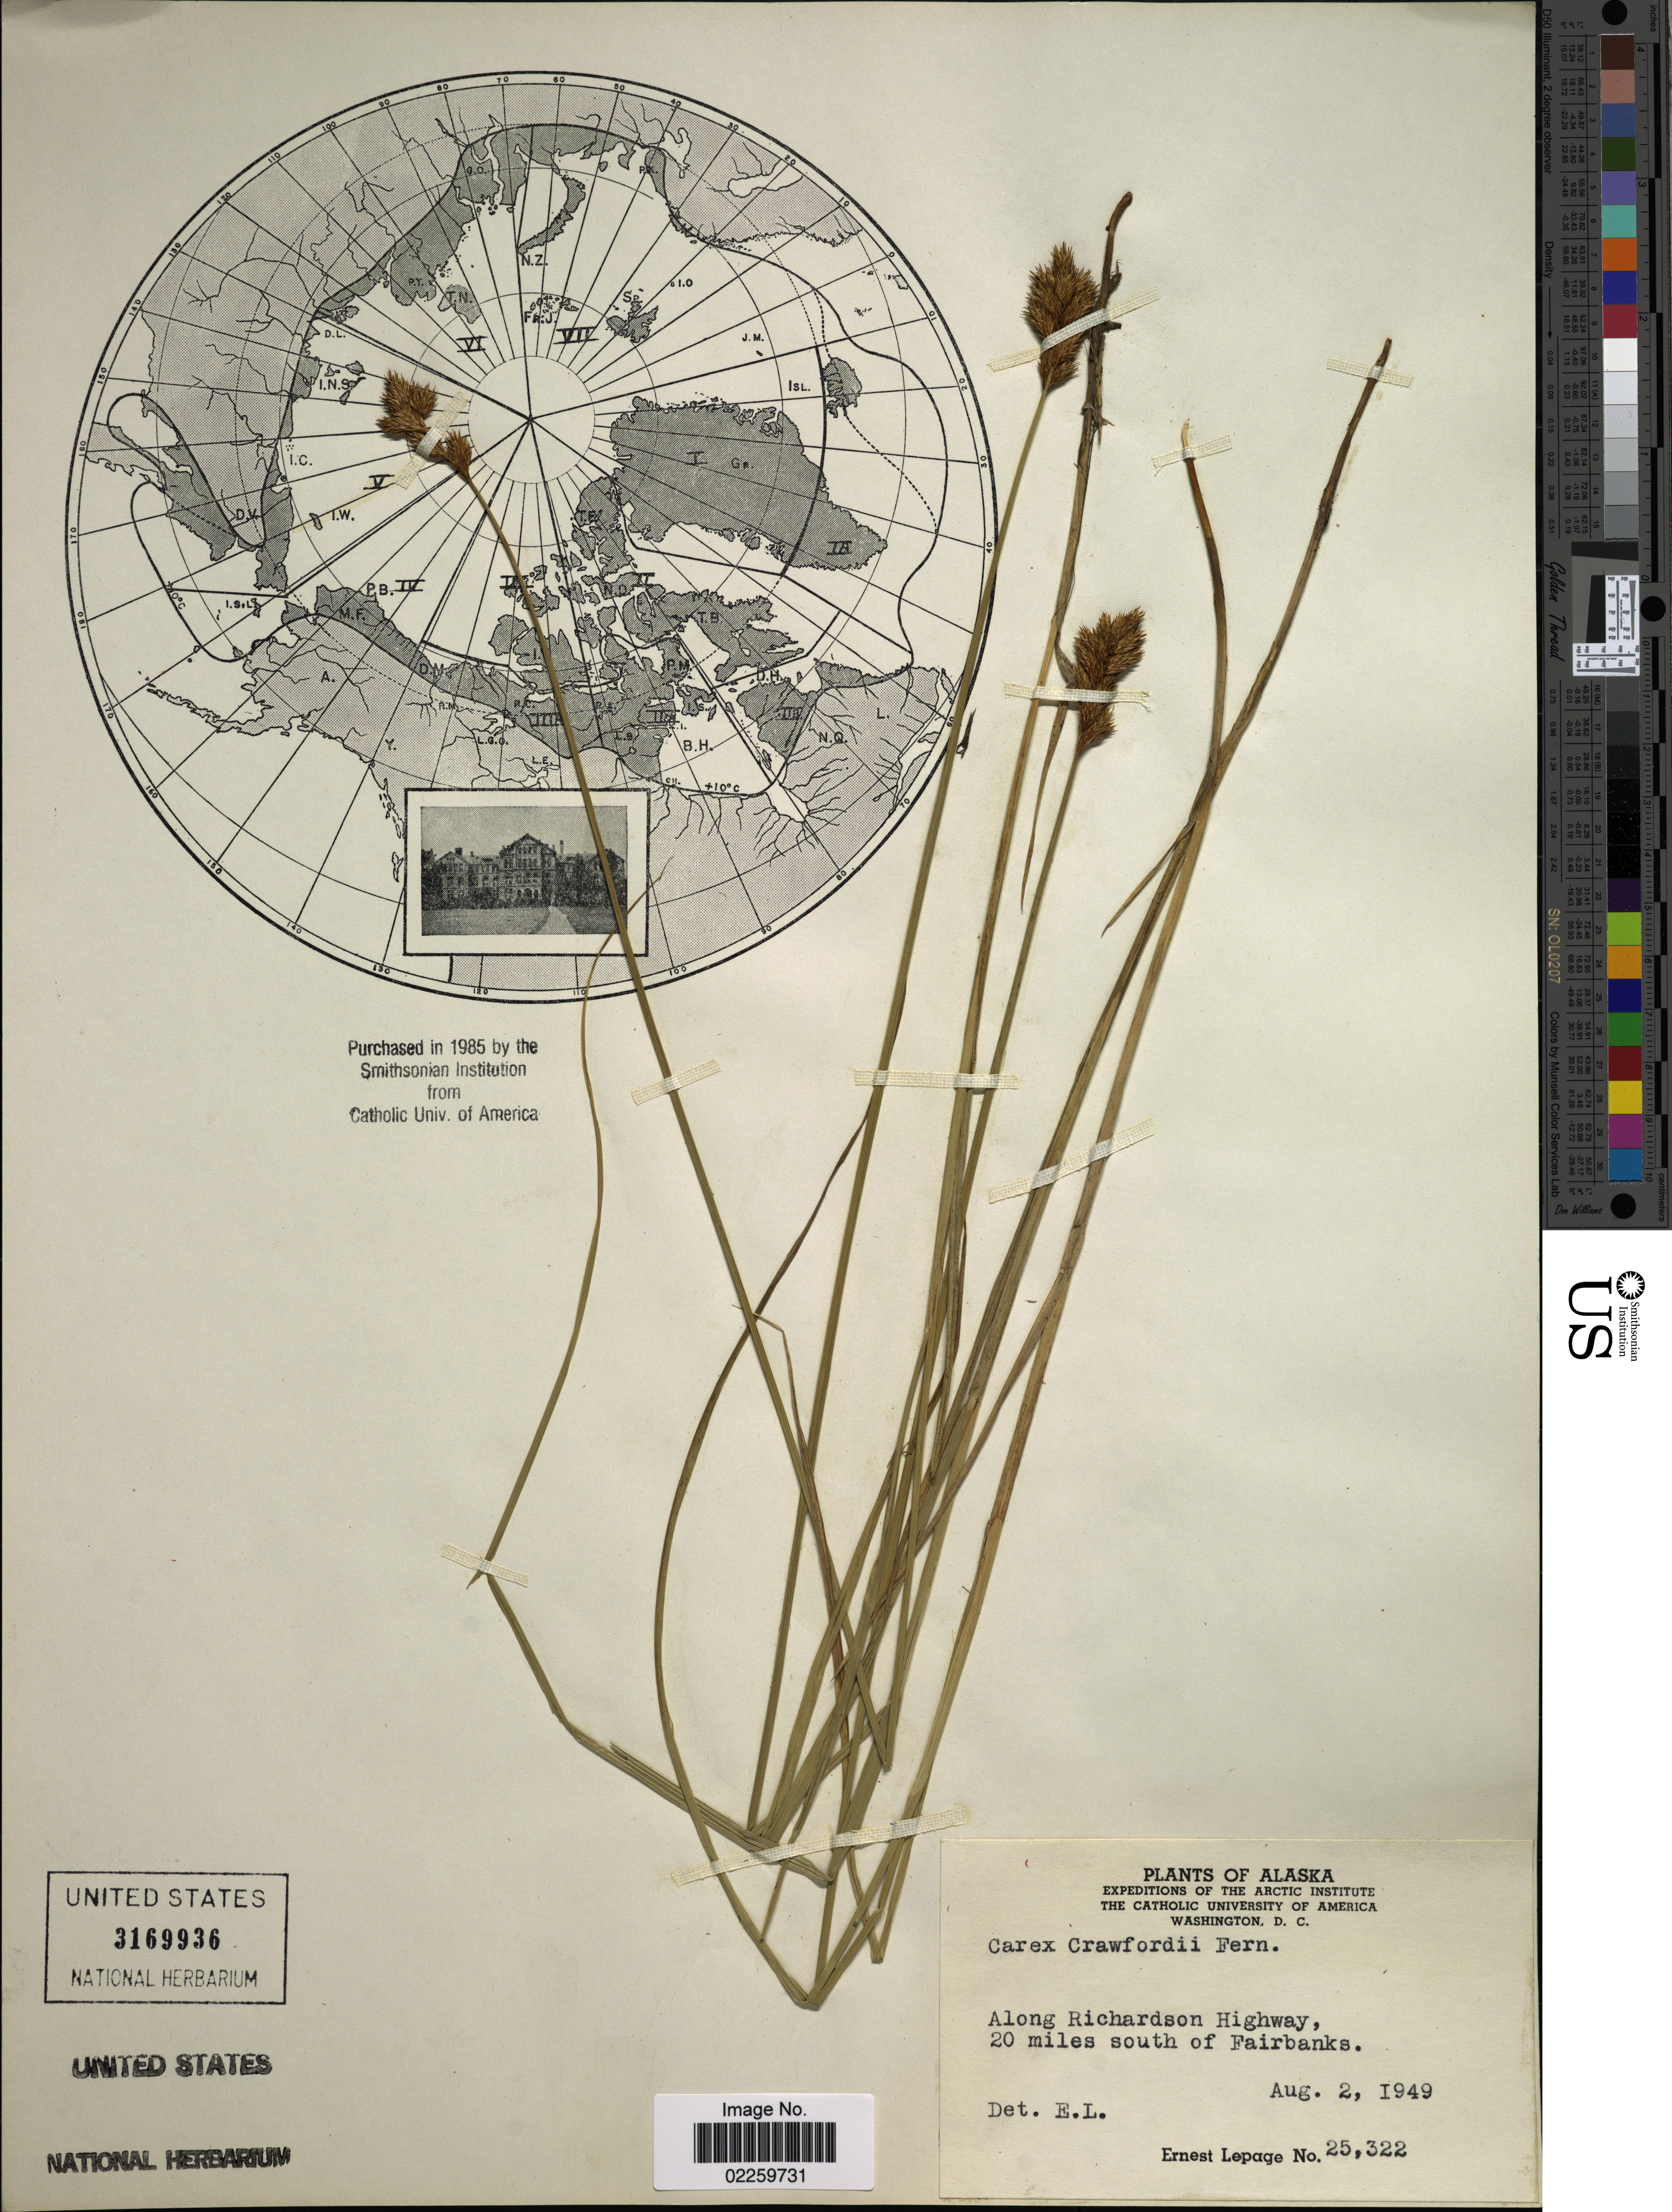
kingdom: Plantae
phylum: Tracheophyta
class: Liliopsida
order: Poales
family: Cyperaceae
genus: Carex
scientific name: Carex crawfordii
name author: Fernald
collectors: E. Lepage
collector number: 25322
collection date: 1949-08-02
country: United States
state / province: Alaska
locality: Along Rchardson Highway, 20 miles south of Fairbanks.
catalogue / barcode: US 3169936